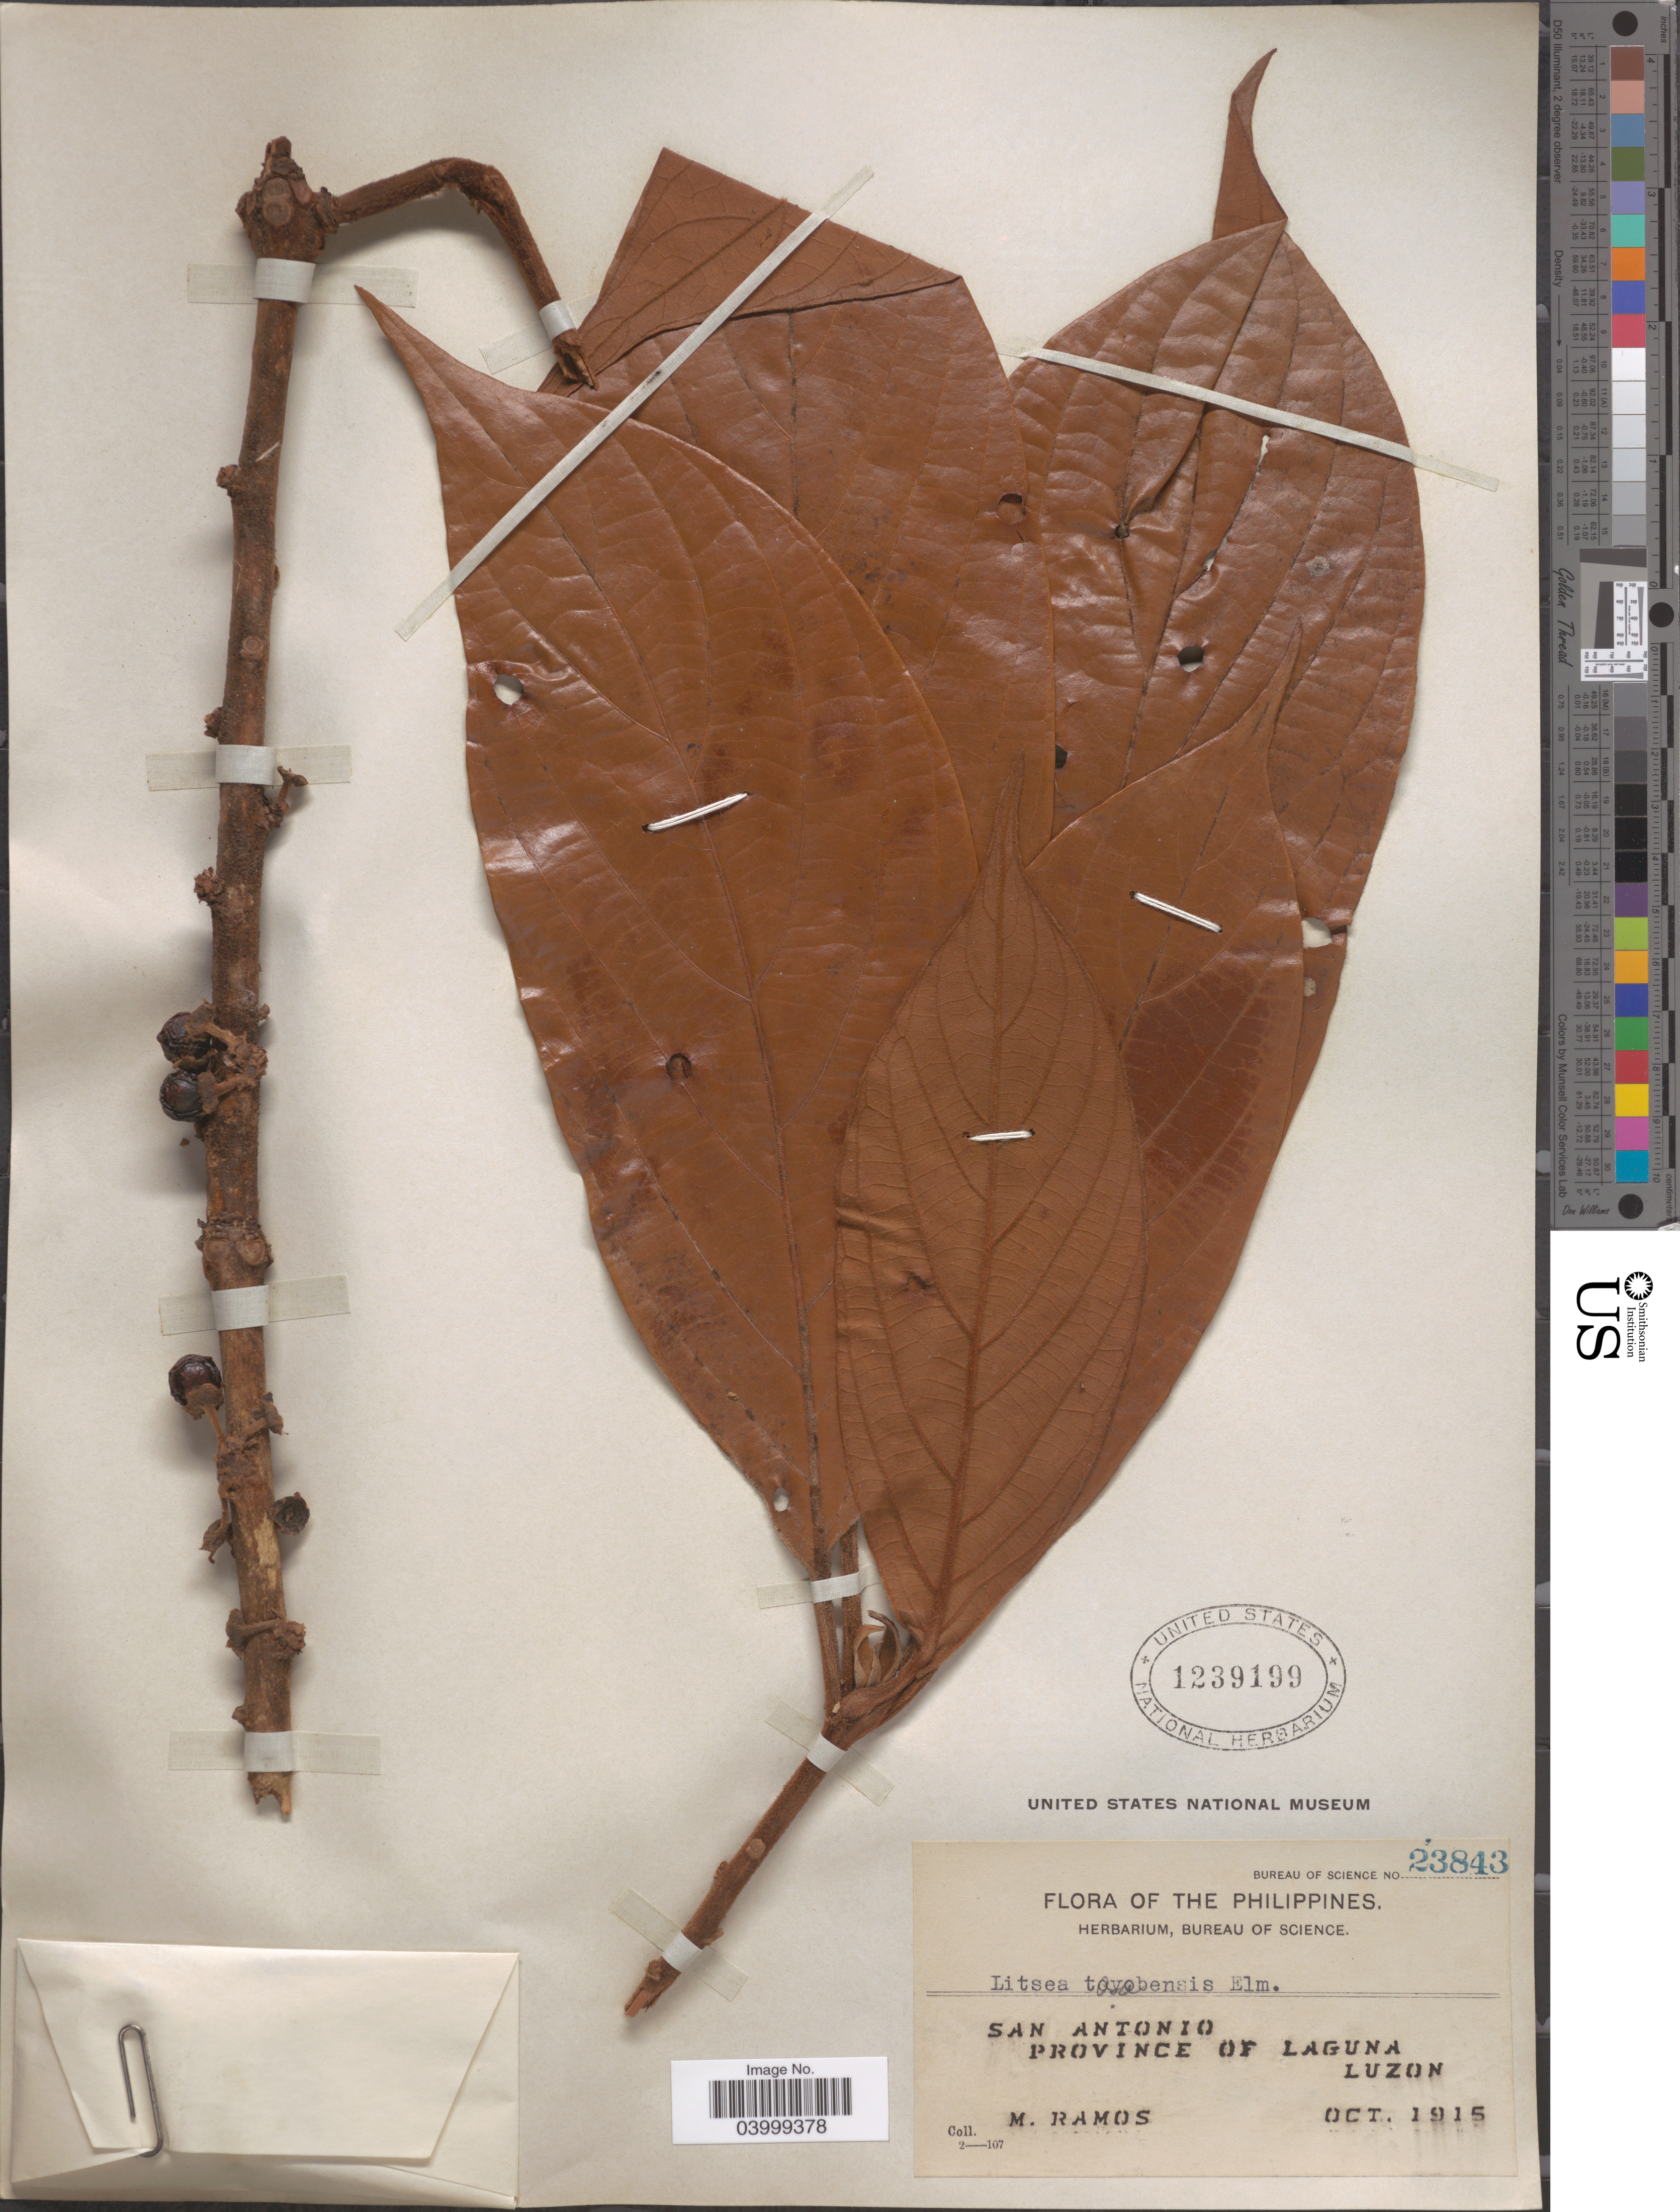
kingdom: Plantae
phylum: Tracheophyta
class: Magnoliopsida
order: Laurales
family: Lauraceae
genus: Actinodaphne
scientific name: Actinodaphne tayabensis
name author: (Elmer) Merr.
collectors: M. Ramos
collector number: Bureau of Science 23843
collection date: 1915-10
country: Philippines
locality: San Antonio. Province of Laguna. Luzon.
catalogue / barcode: US 1239199